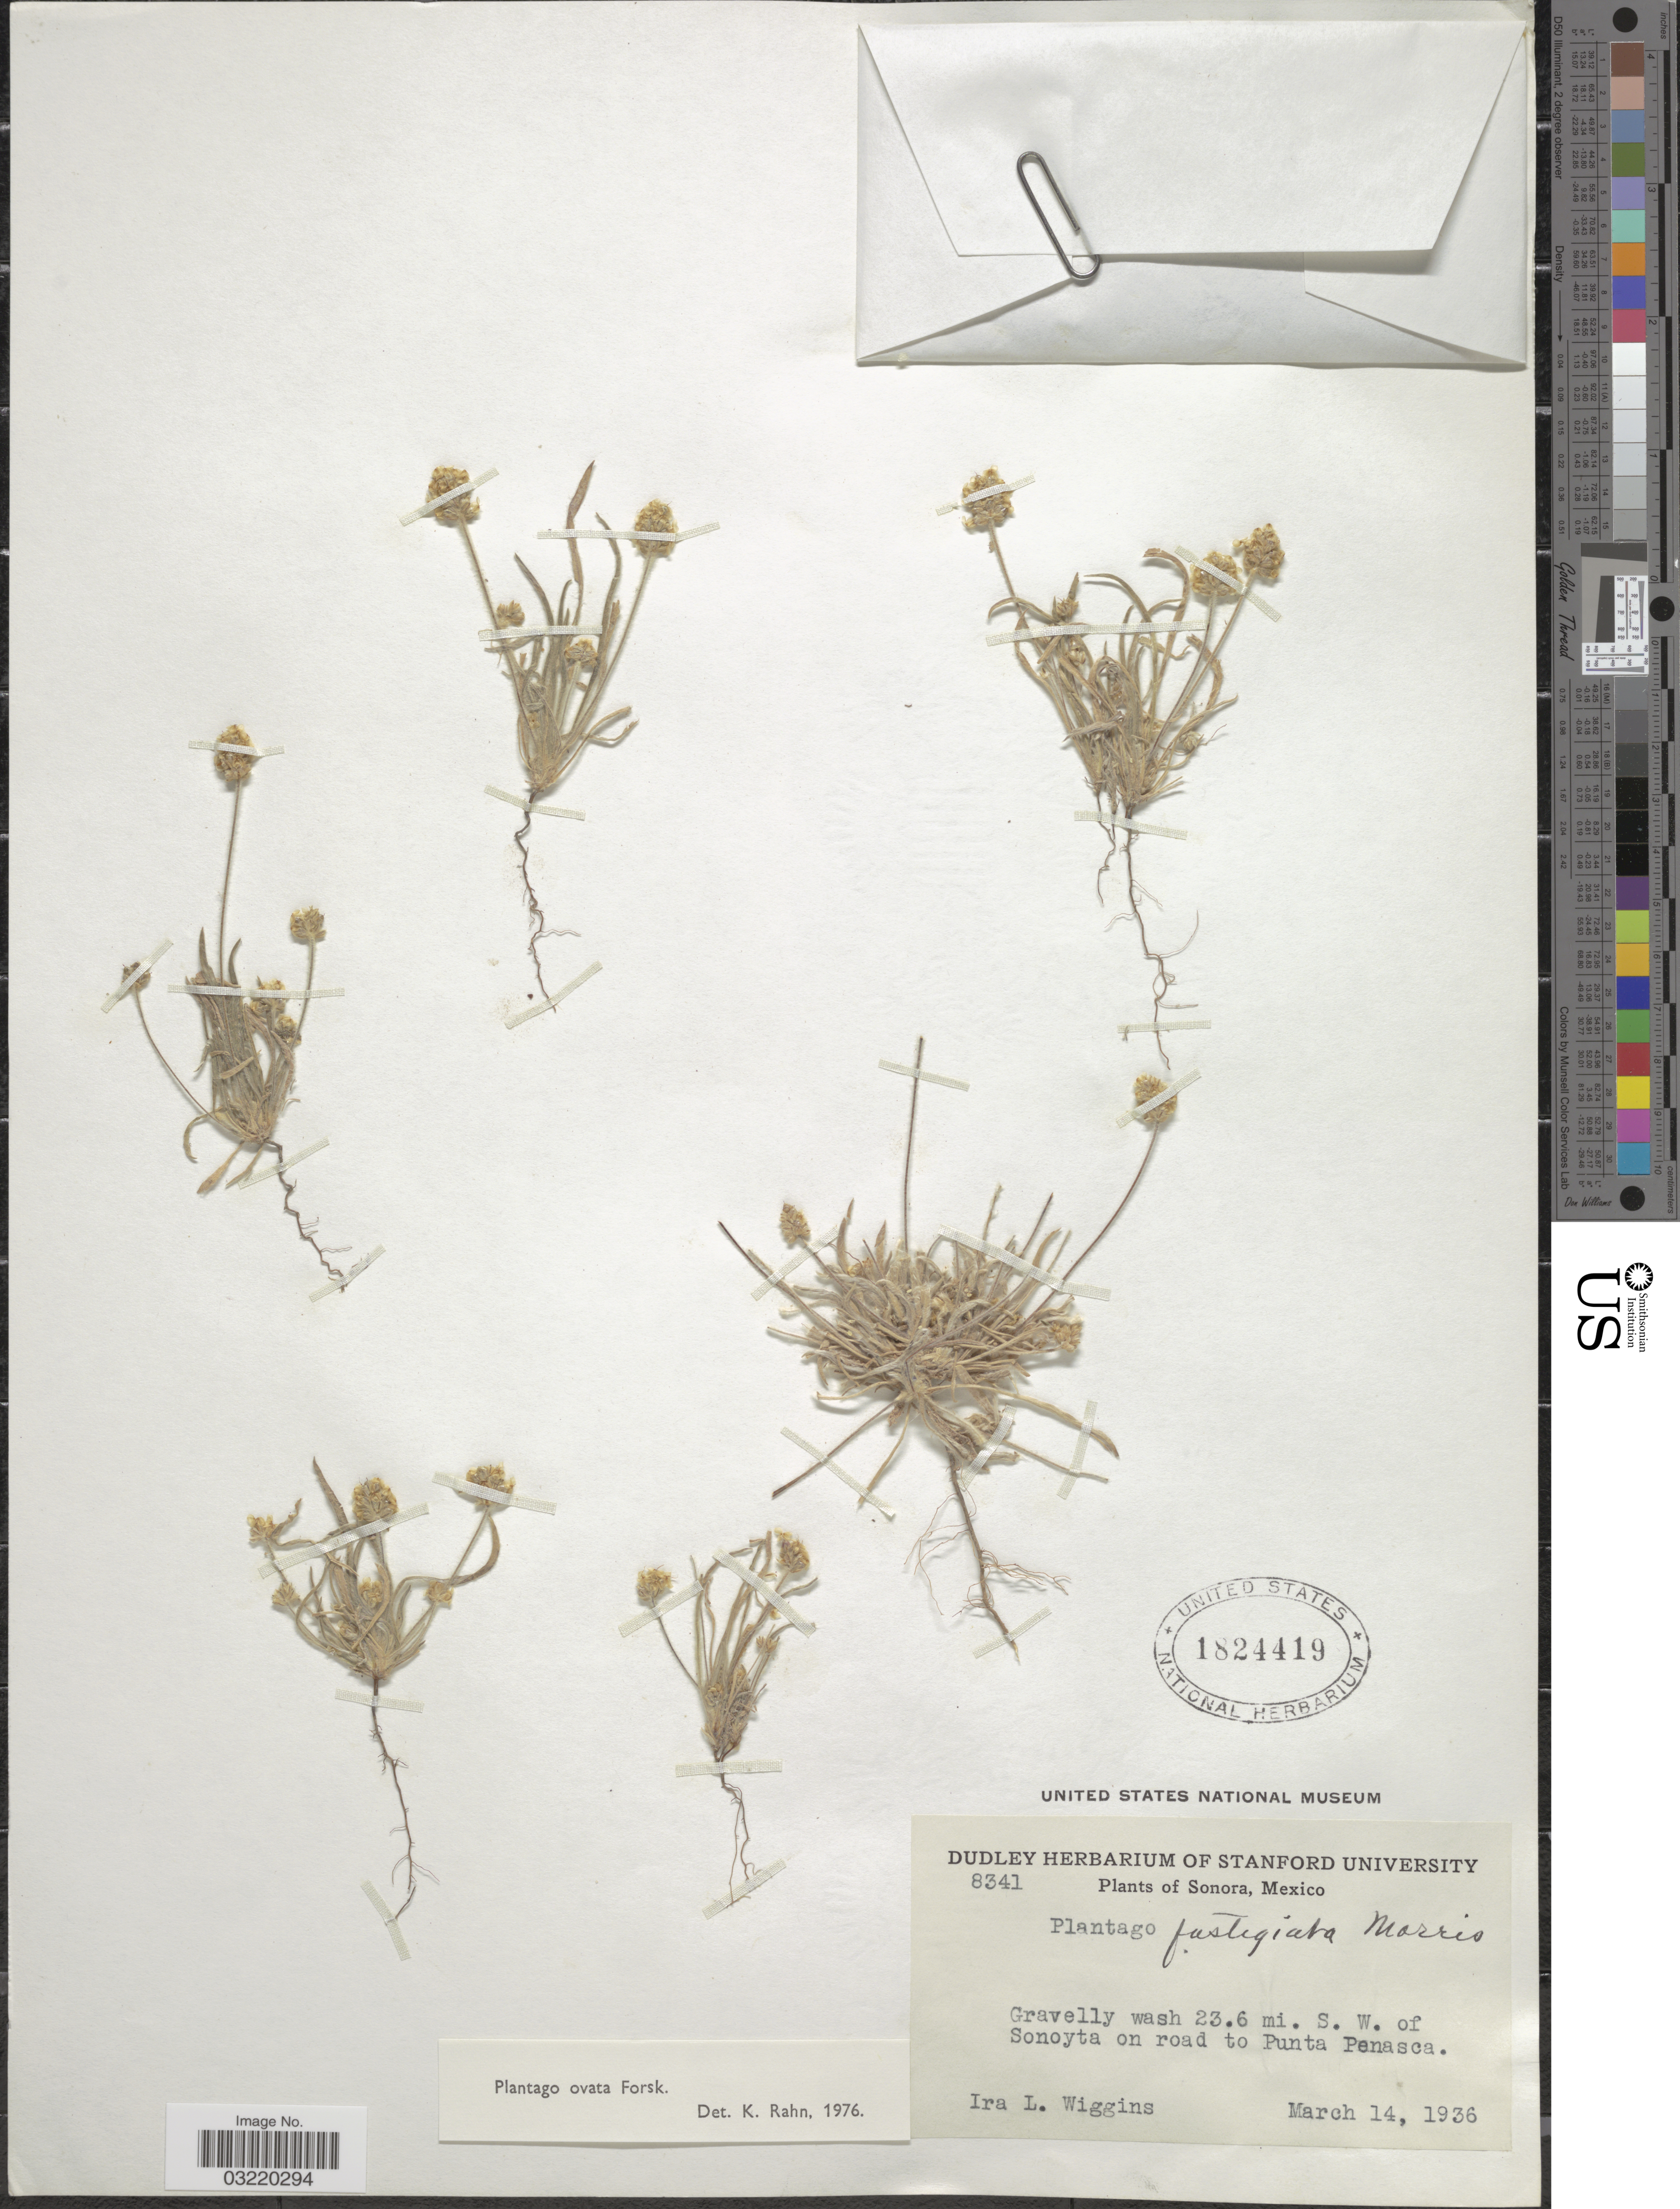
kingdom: Plantae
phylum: Tracheophyta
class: Magnoliopsida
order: Lamiales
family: Plantaginaceae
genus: Plantago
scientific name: Plantago ovata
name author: Forssk.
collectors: I. L. Wiggins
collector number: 8341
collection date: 1936-03-14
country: Mexico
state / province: Sonora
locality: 23.6 mi. S. W. of Sonoyta on road to Punta Penasca.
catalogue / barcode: US 1824419